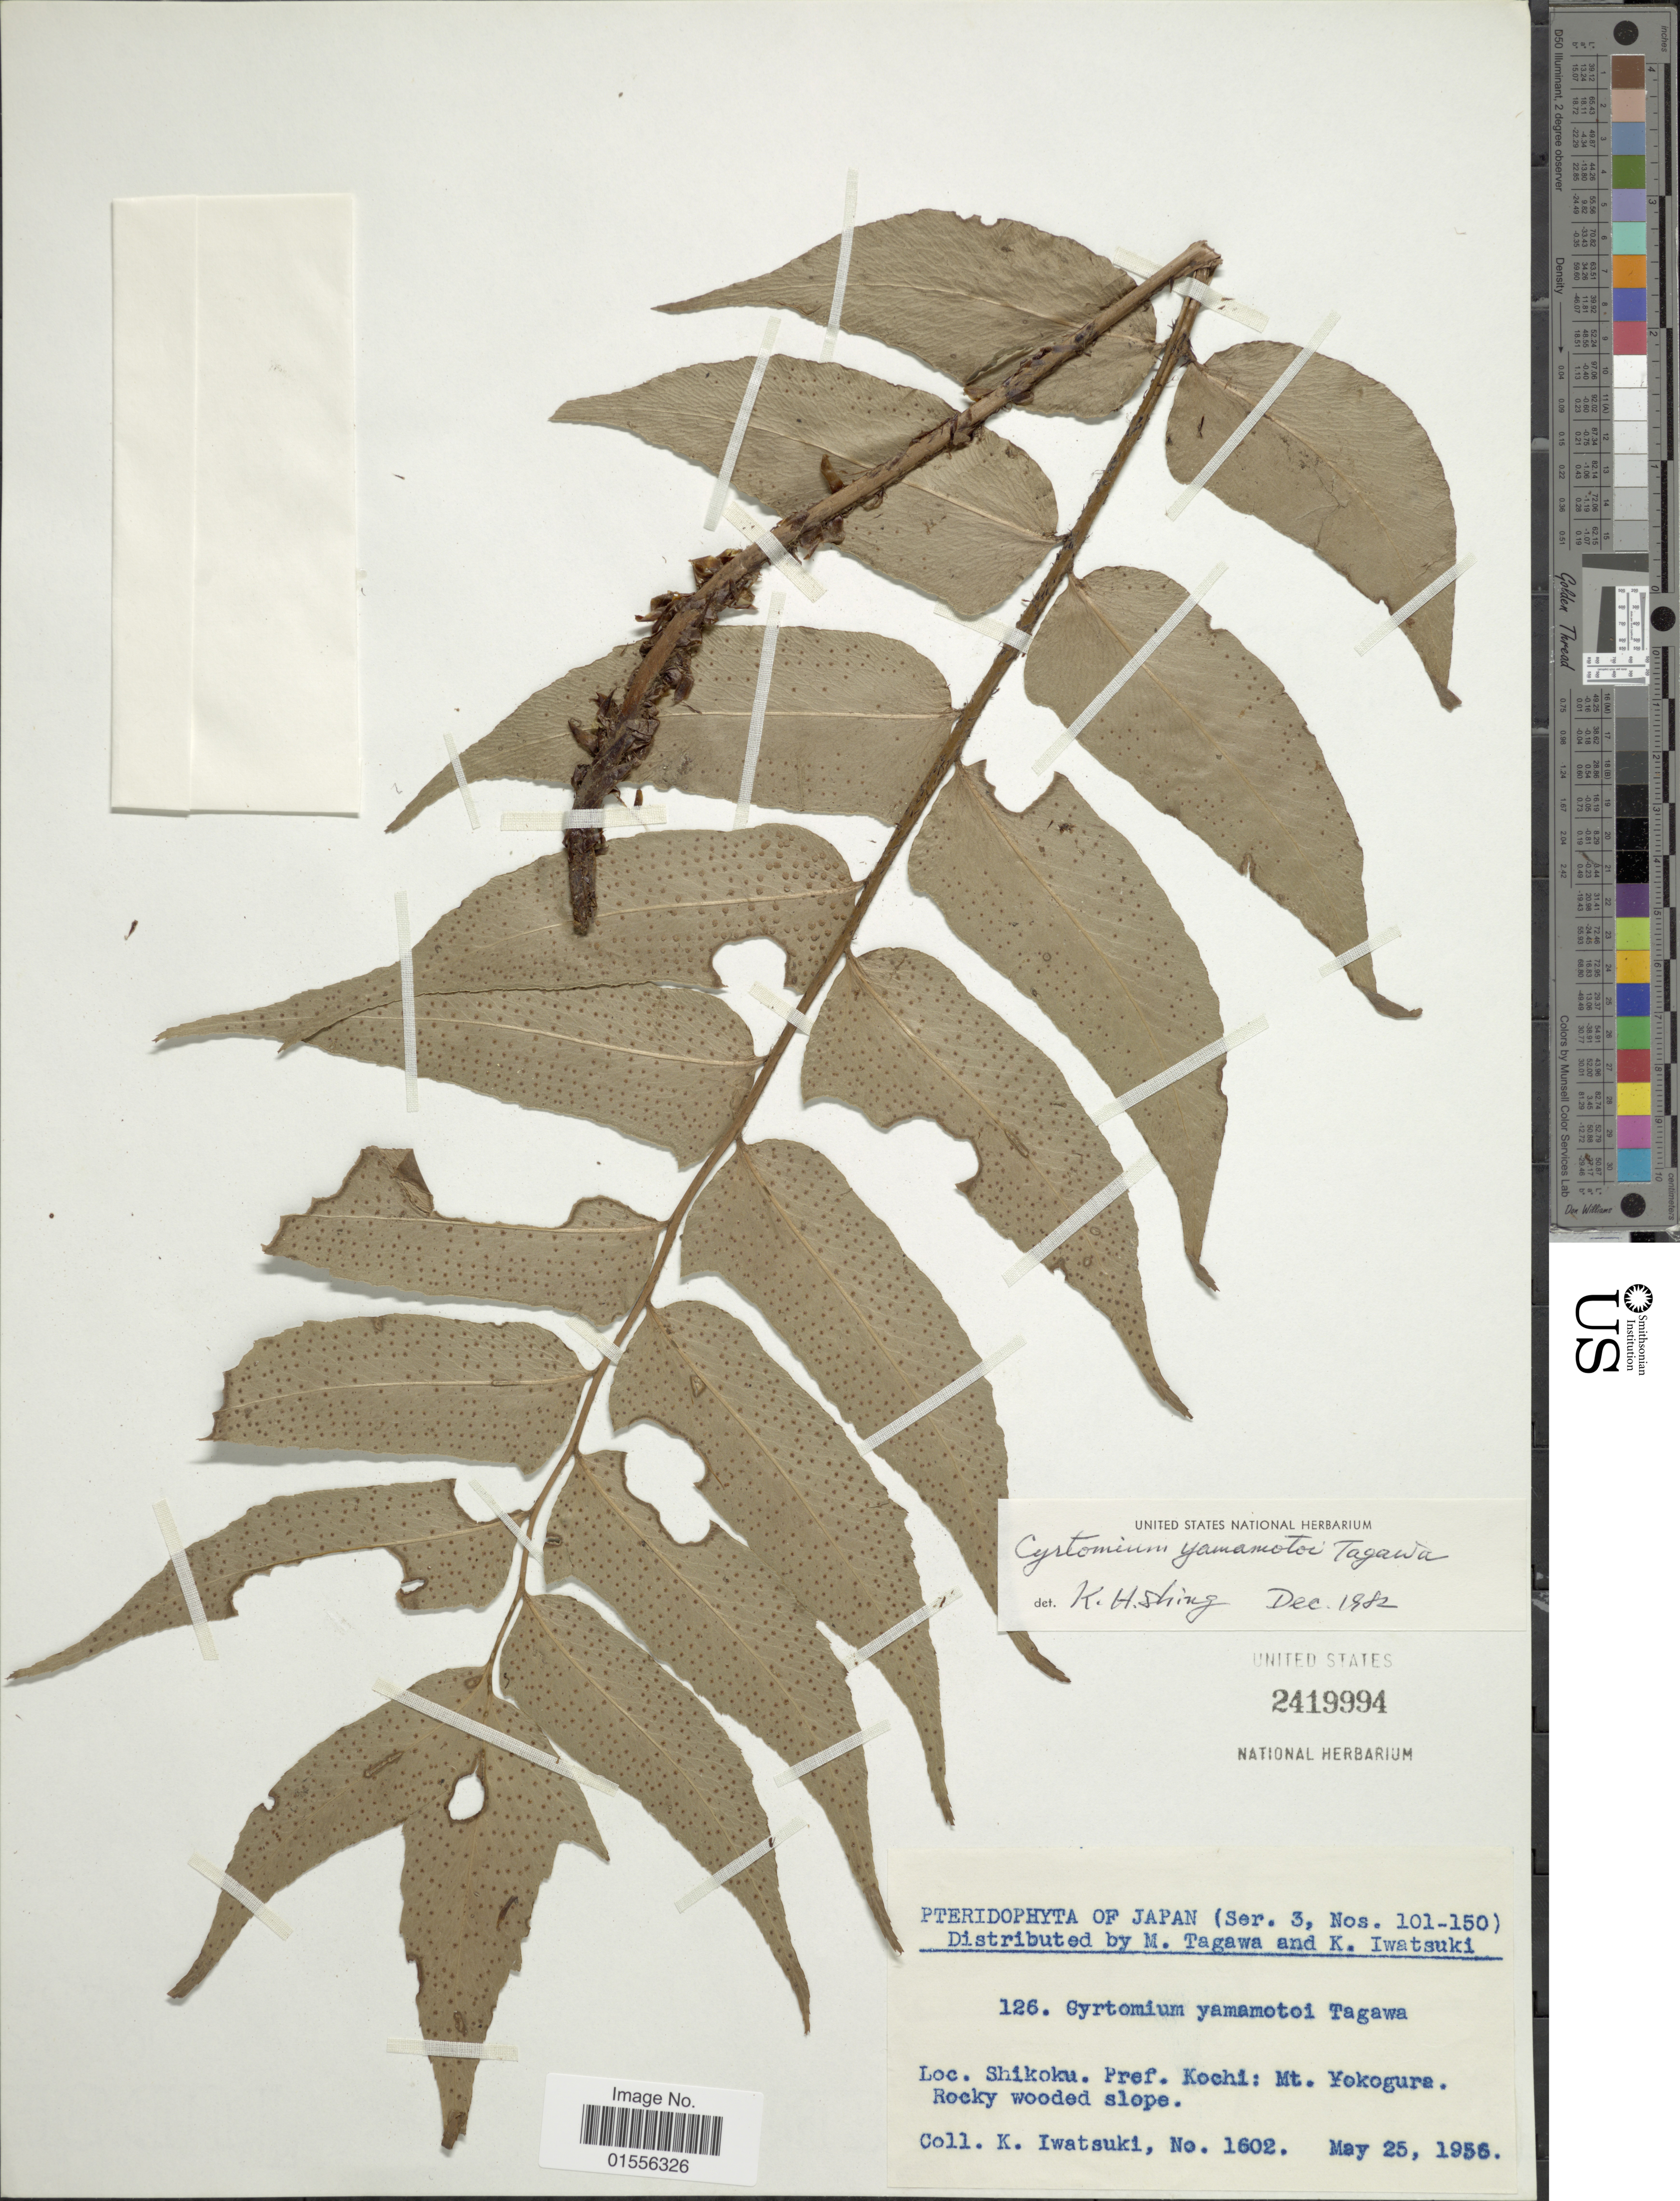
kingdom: Plantae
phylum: Tracheophyta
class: Polypodiopsida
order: Polypodiales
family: Dryopteridaceae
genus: Cyrtomium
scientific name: Cyrtomium yamamotoi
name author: Tagawa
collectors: K. Iwatsuki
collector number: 126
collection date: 1956-05-25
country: Japan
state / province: Koti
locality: Shikoku Pref Kochi: Mt Yokogura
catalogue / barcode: US 2419994